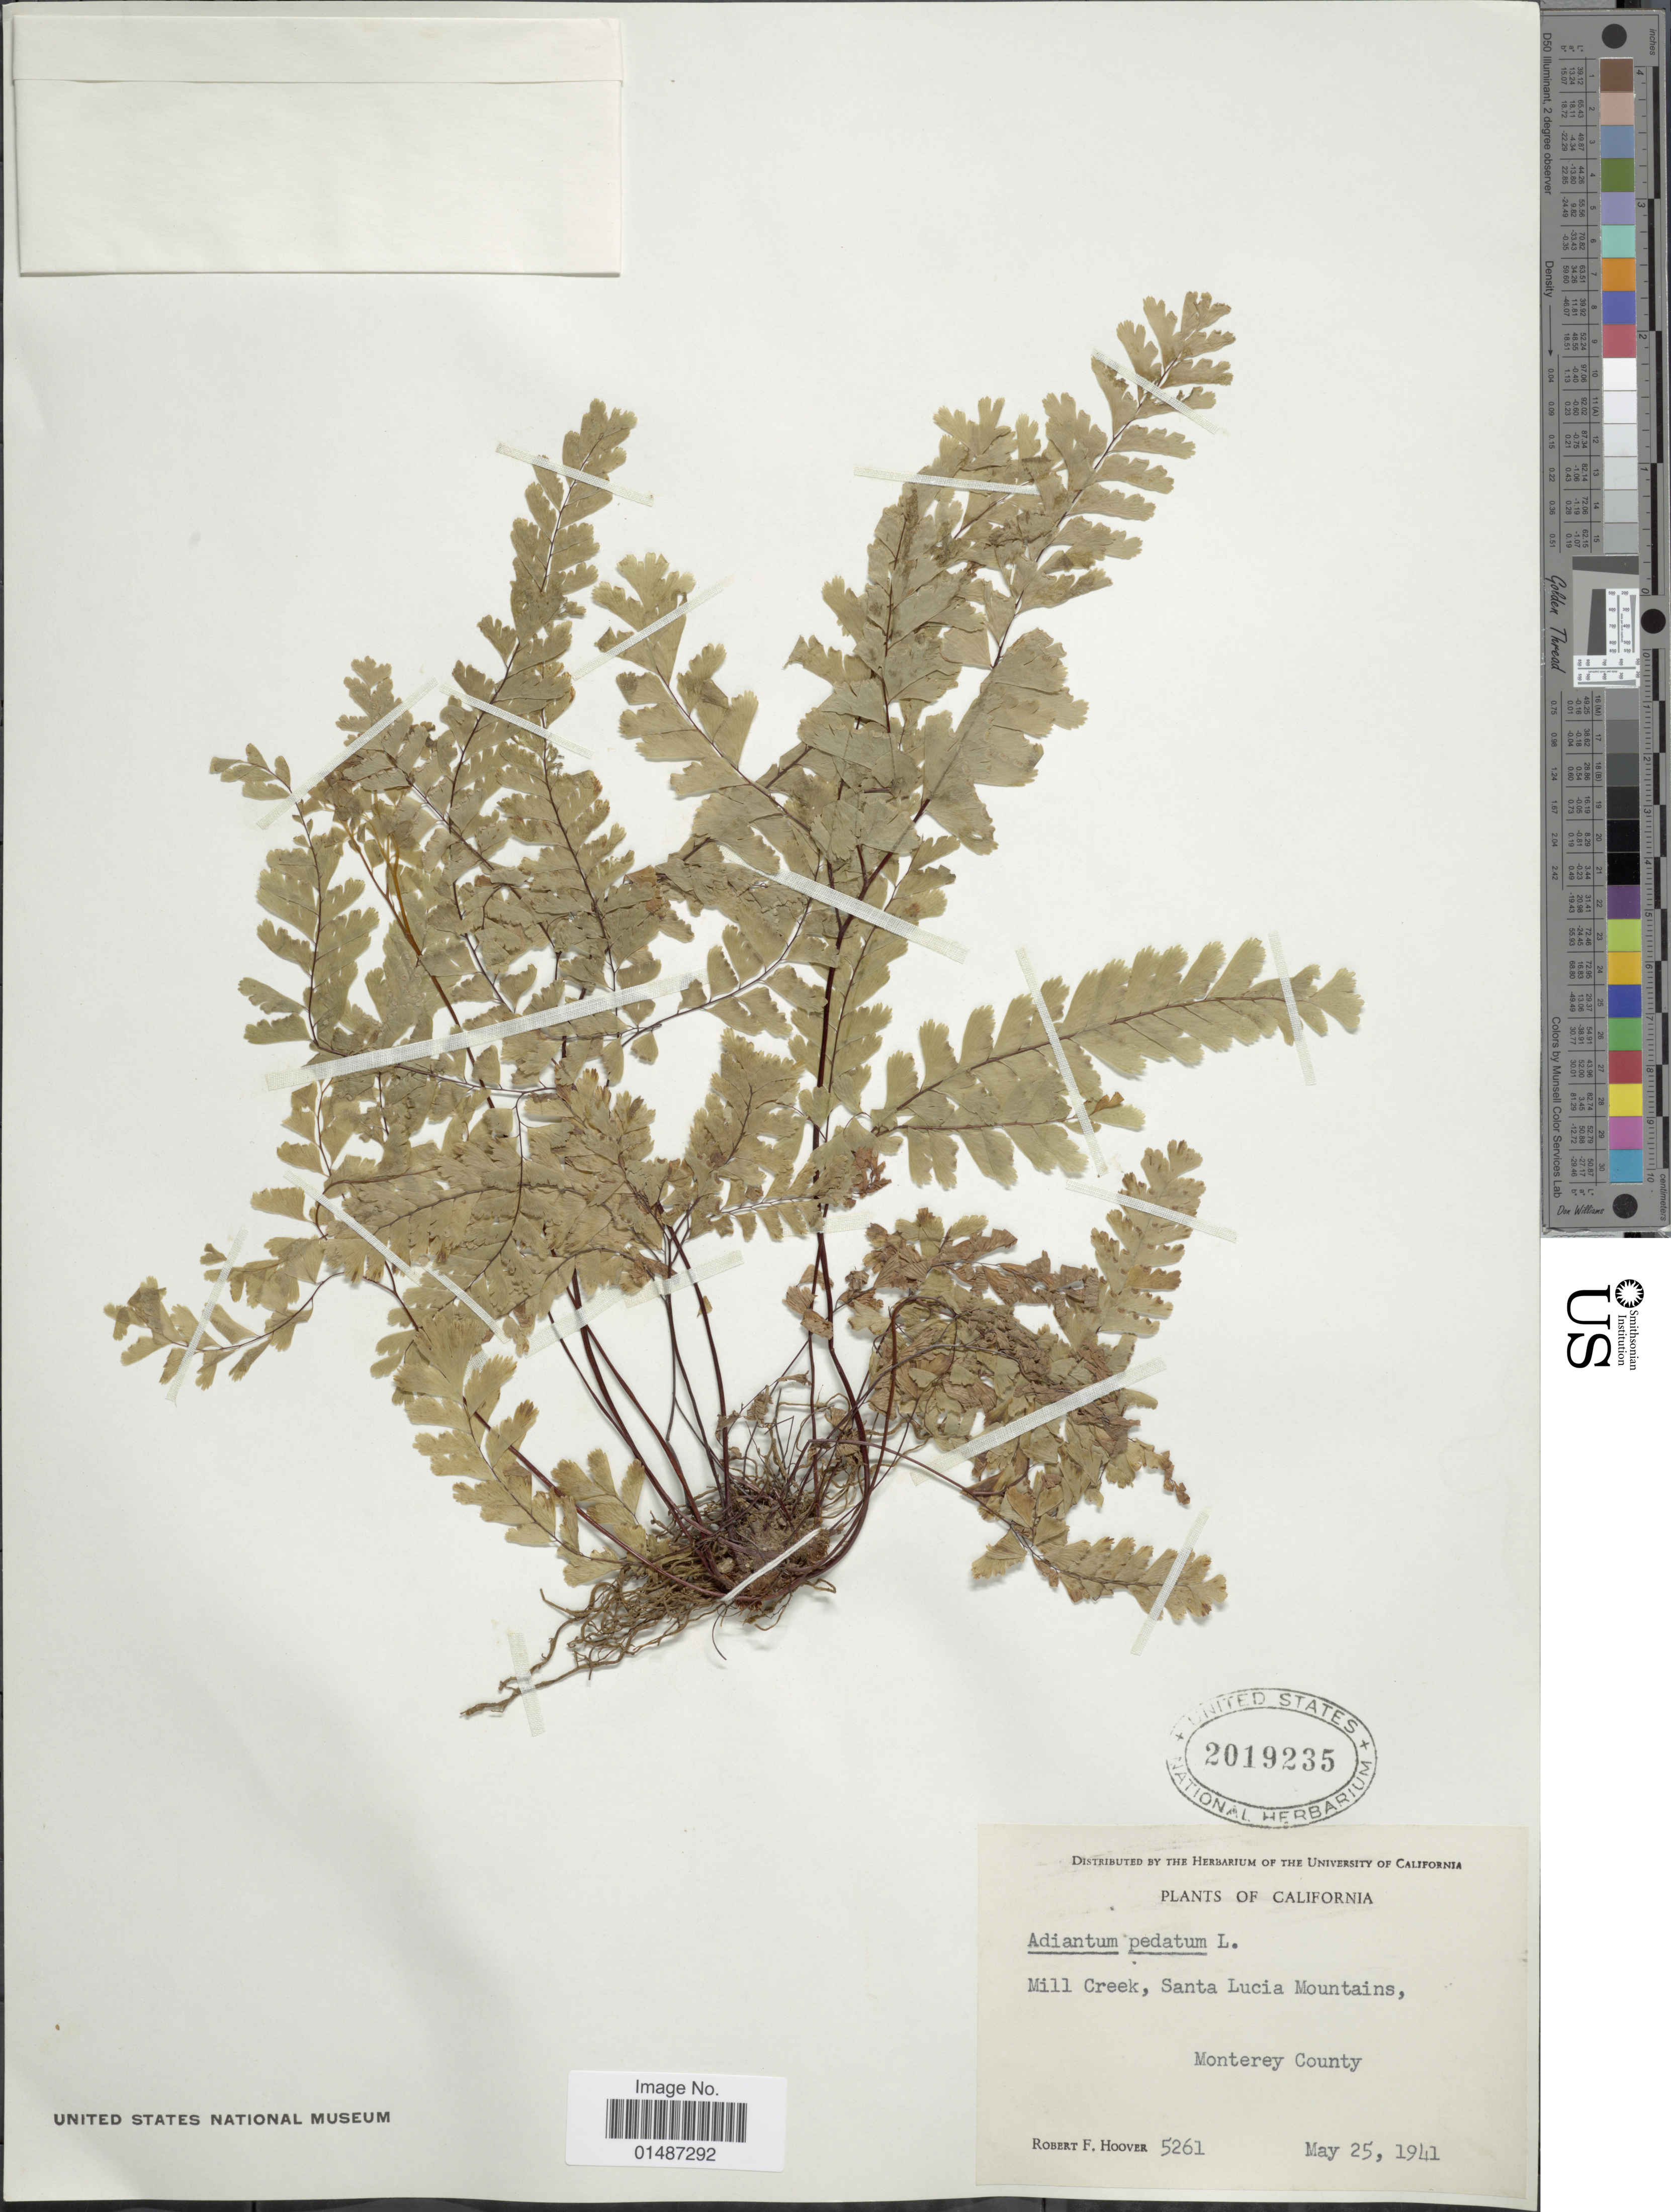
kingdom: Plantae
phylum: Tracheophyta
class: Polypodiopsida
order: Polypodiales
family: Pteridaceae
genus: Adiantum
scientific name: Adiantum pedatum subsp. aleuticum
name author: (Rupr.) Calder & Roy L. Taylor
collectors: R. F. Hoover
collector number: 5261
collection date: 1941-05-25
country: United States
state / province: California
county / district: Monterey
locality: Mill Creek, Santa Lucia Mountains, Monterey County.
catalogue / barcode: US 2019235